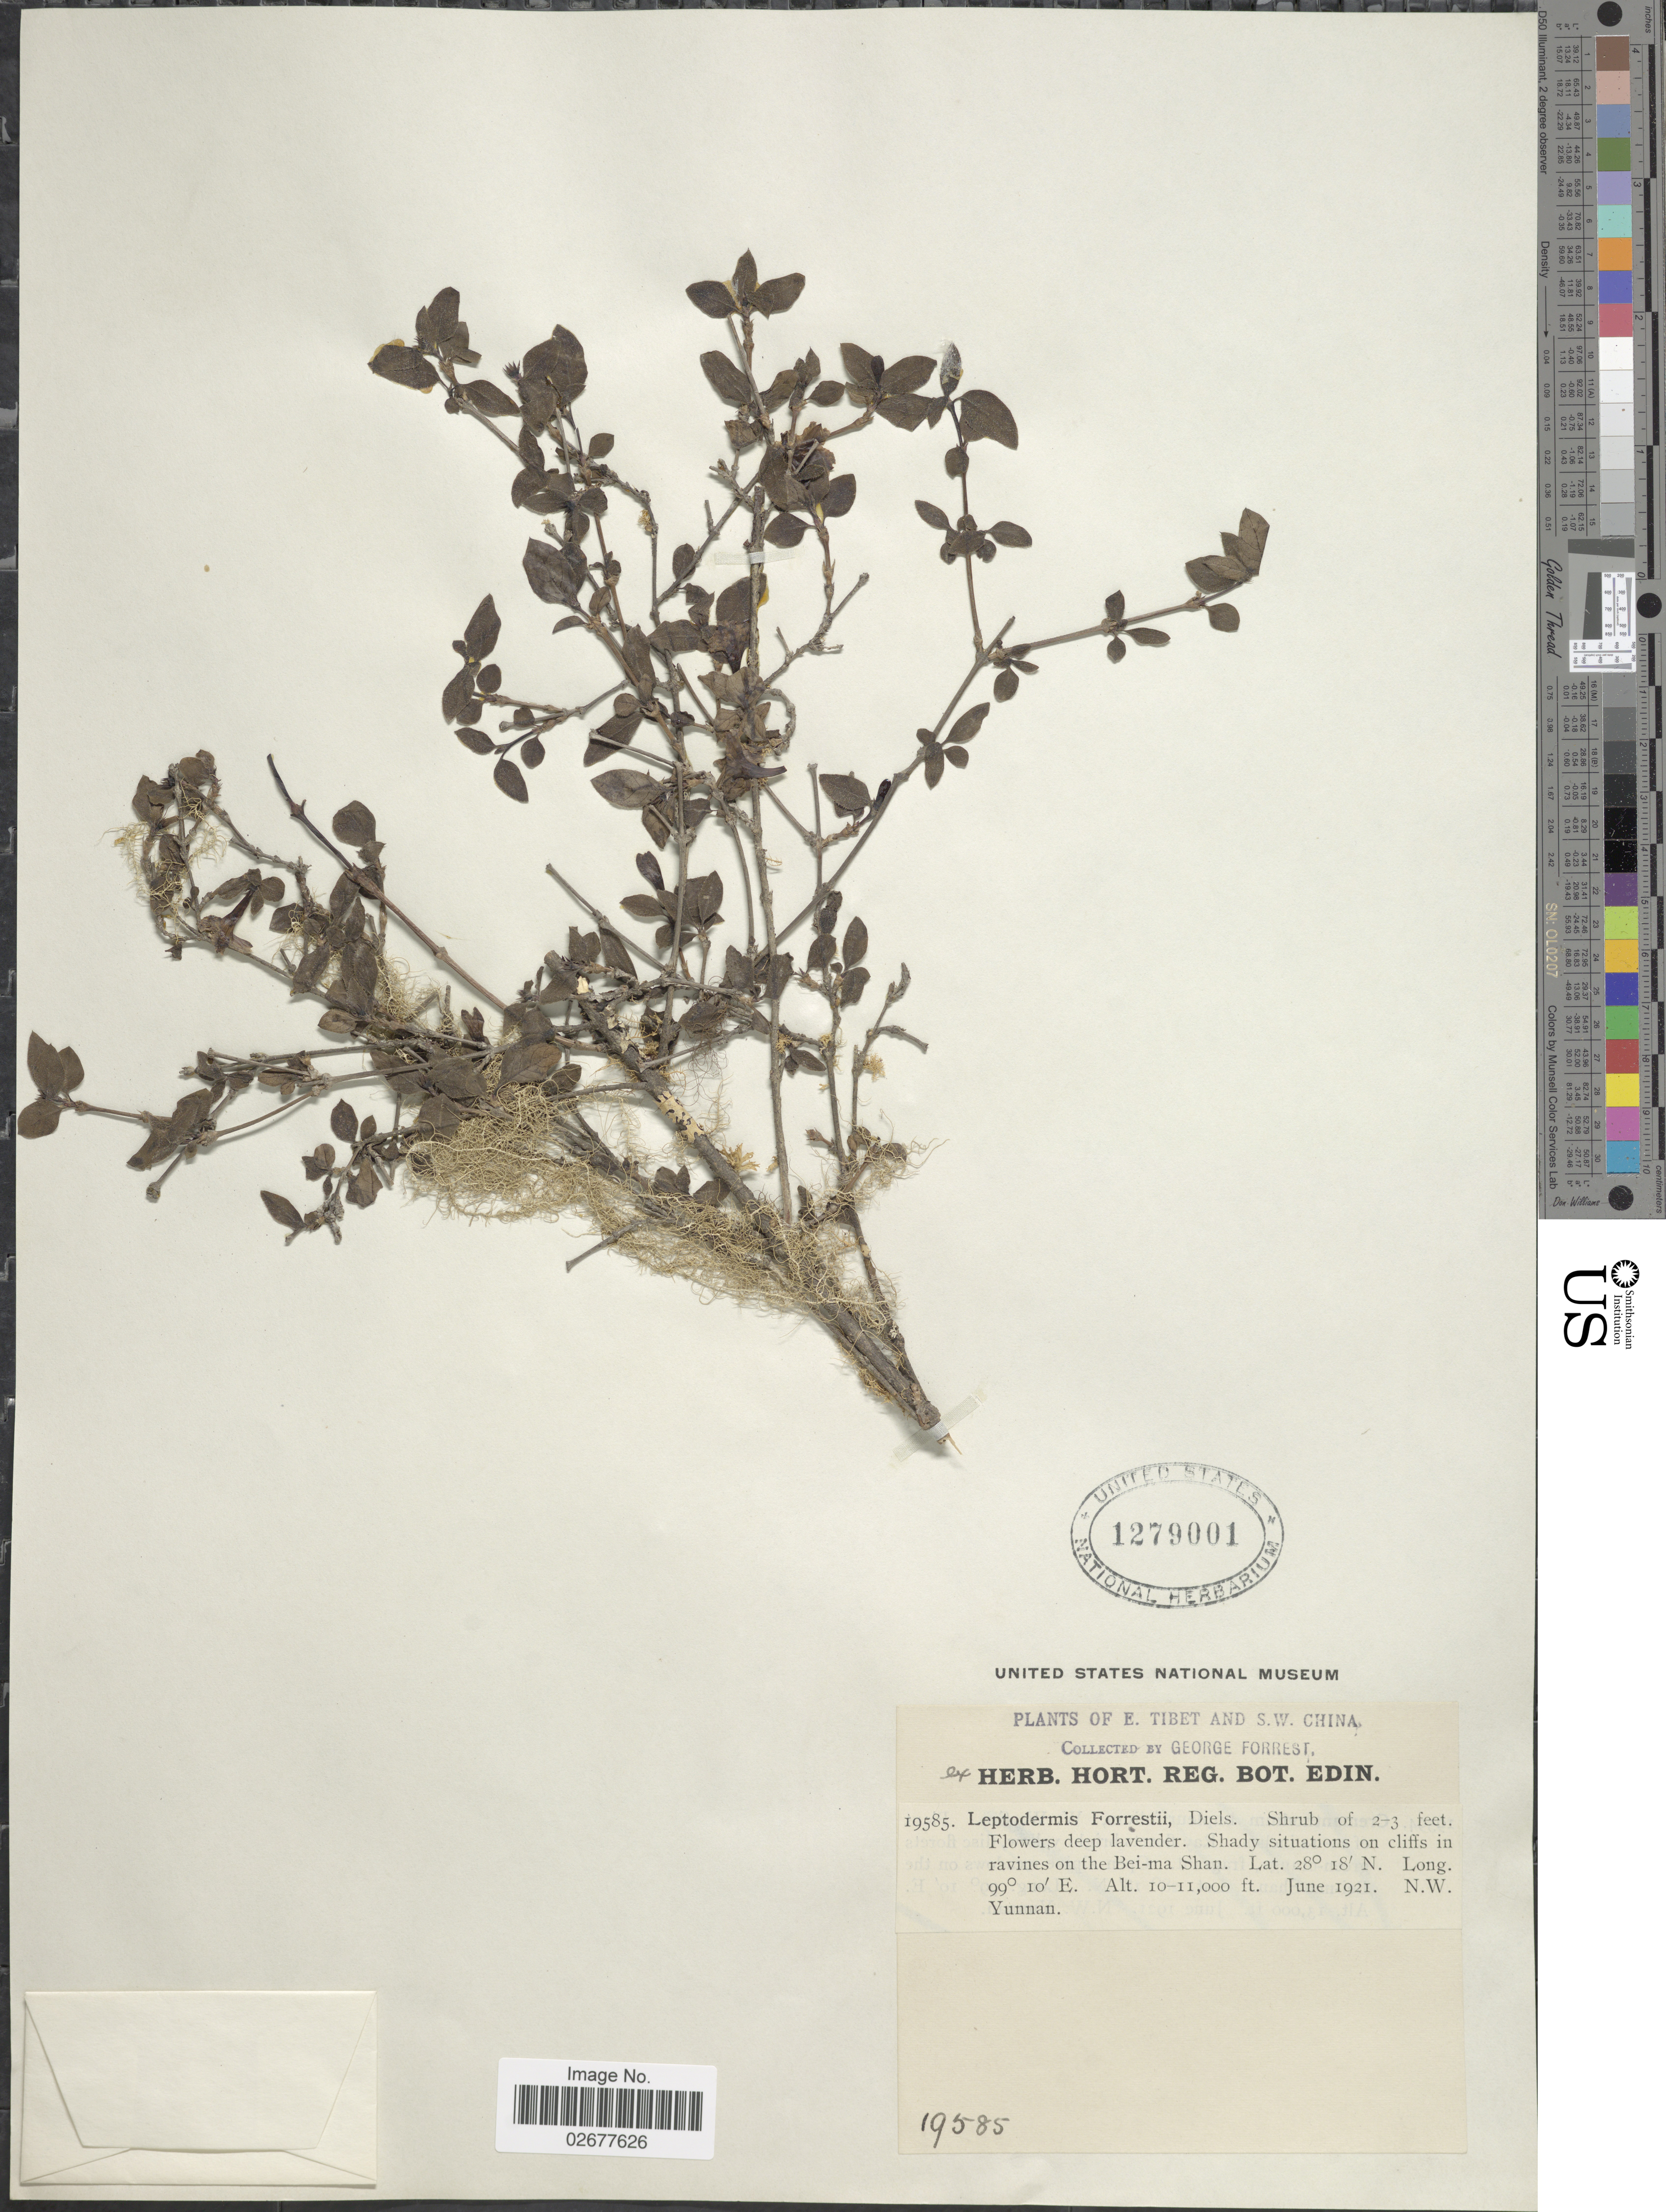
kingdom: Plantae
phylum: Tracheophyta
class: Magnoliopsida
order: Gentianales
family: Rubiaceae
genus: Leptodermis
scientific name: Leptodermis forrestii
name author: Diels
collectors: G. Forrest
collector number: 19585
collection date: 1921-06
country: China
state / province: Yunnan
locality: E. Tibet and S.W. China. On cliffs in ravines on the Bei-ma Shan. N.W. Yunnan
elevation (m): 3048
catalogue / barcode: US 1279001